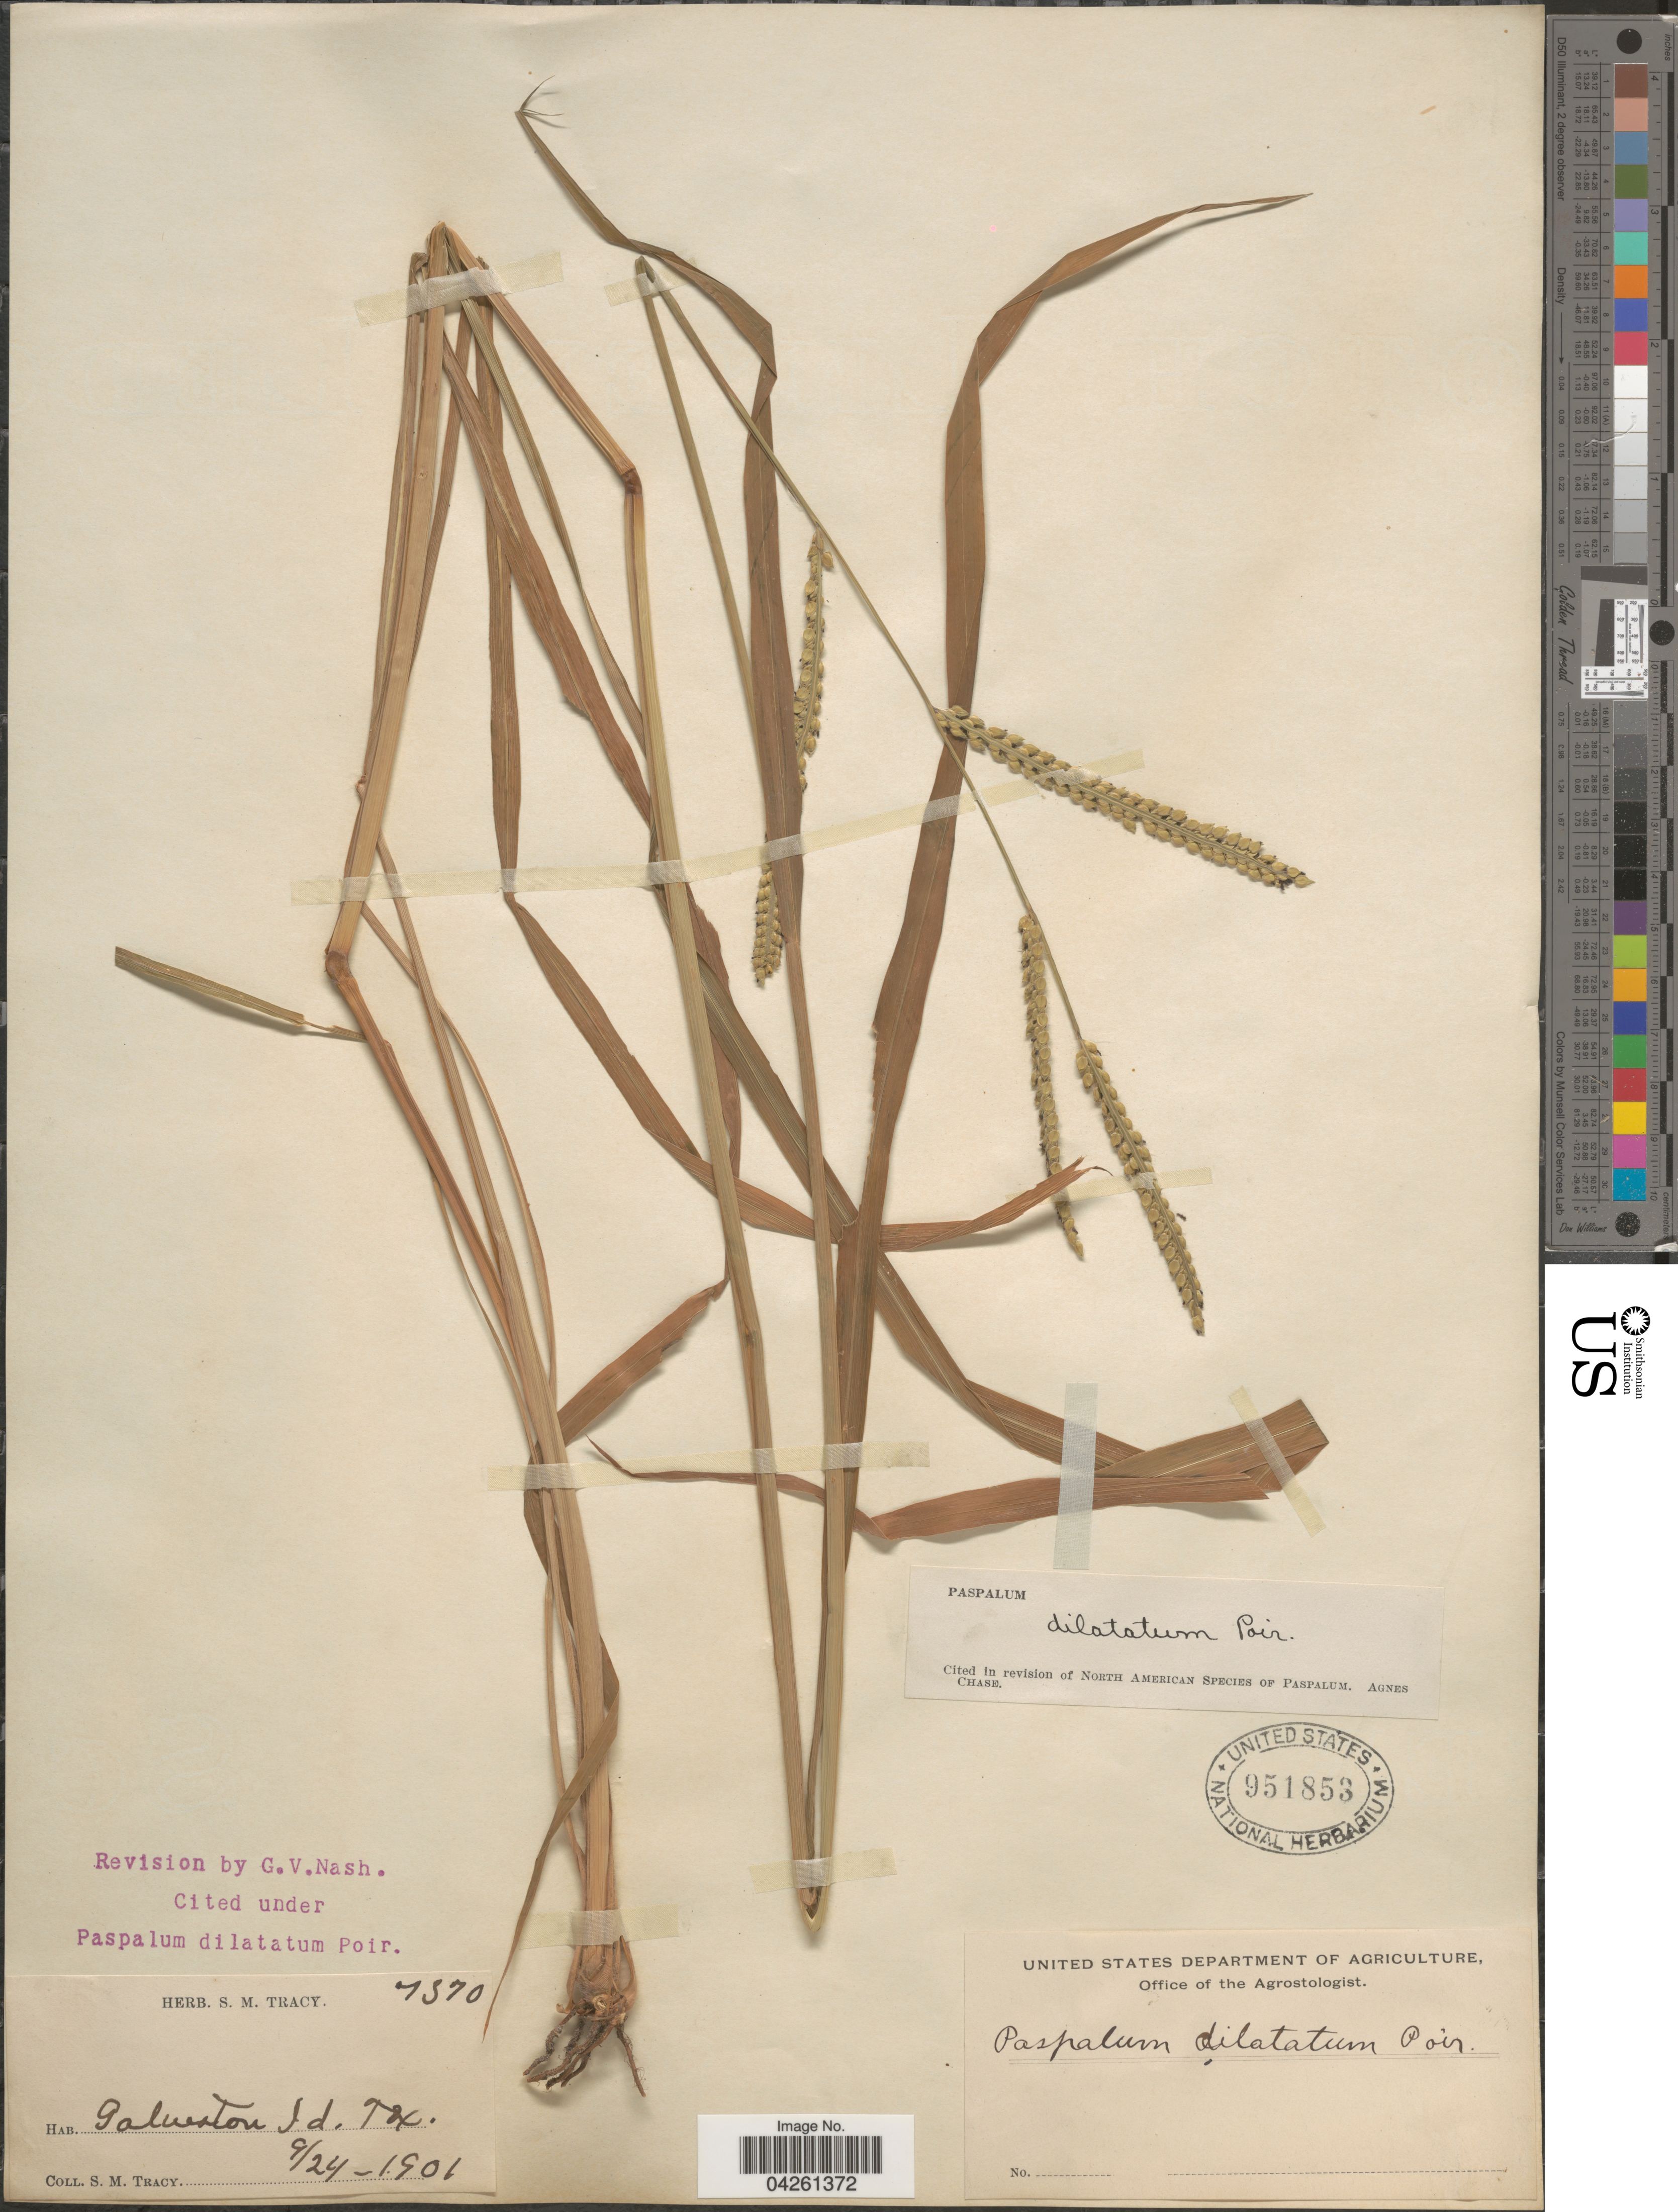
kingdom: Plantae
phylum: Tracheophyta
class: Liliopsida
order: Poales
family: Poaceae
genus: Paspalum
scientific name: Paspalum dilatatum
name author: Poir.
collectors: S. M. Tracy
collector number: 7370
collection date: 1901-09-24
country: United States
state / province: Texas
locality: Galveston Id.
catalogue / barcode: US 951853